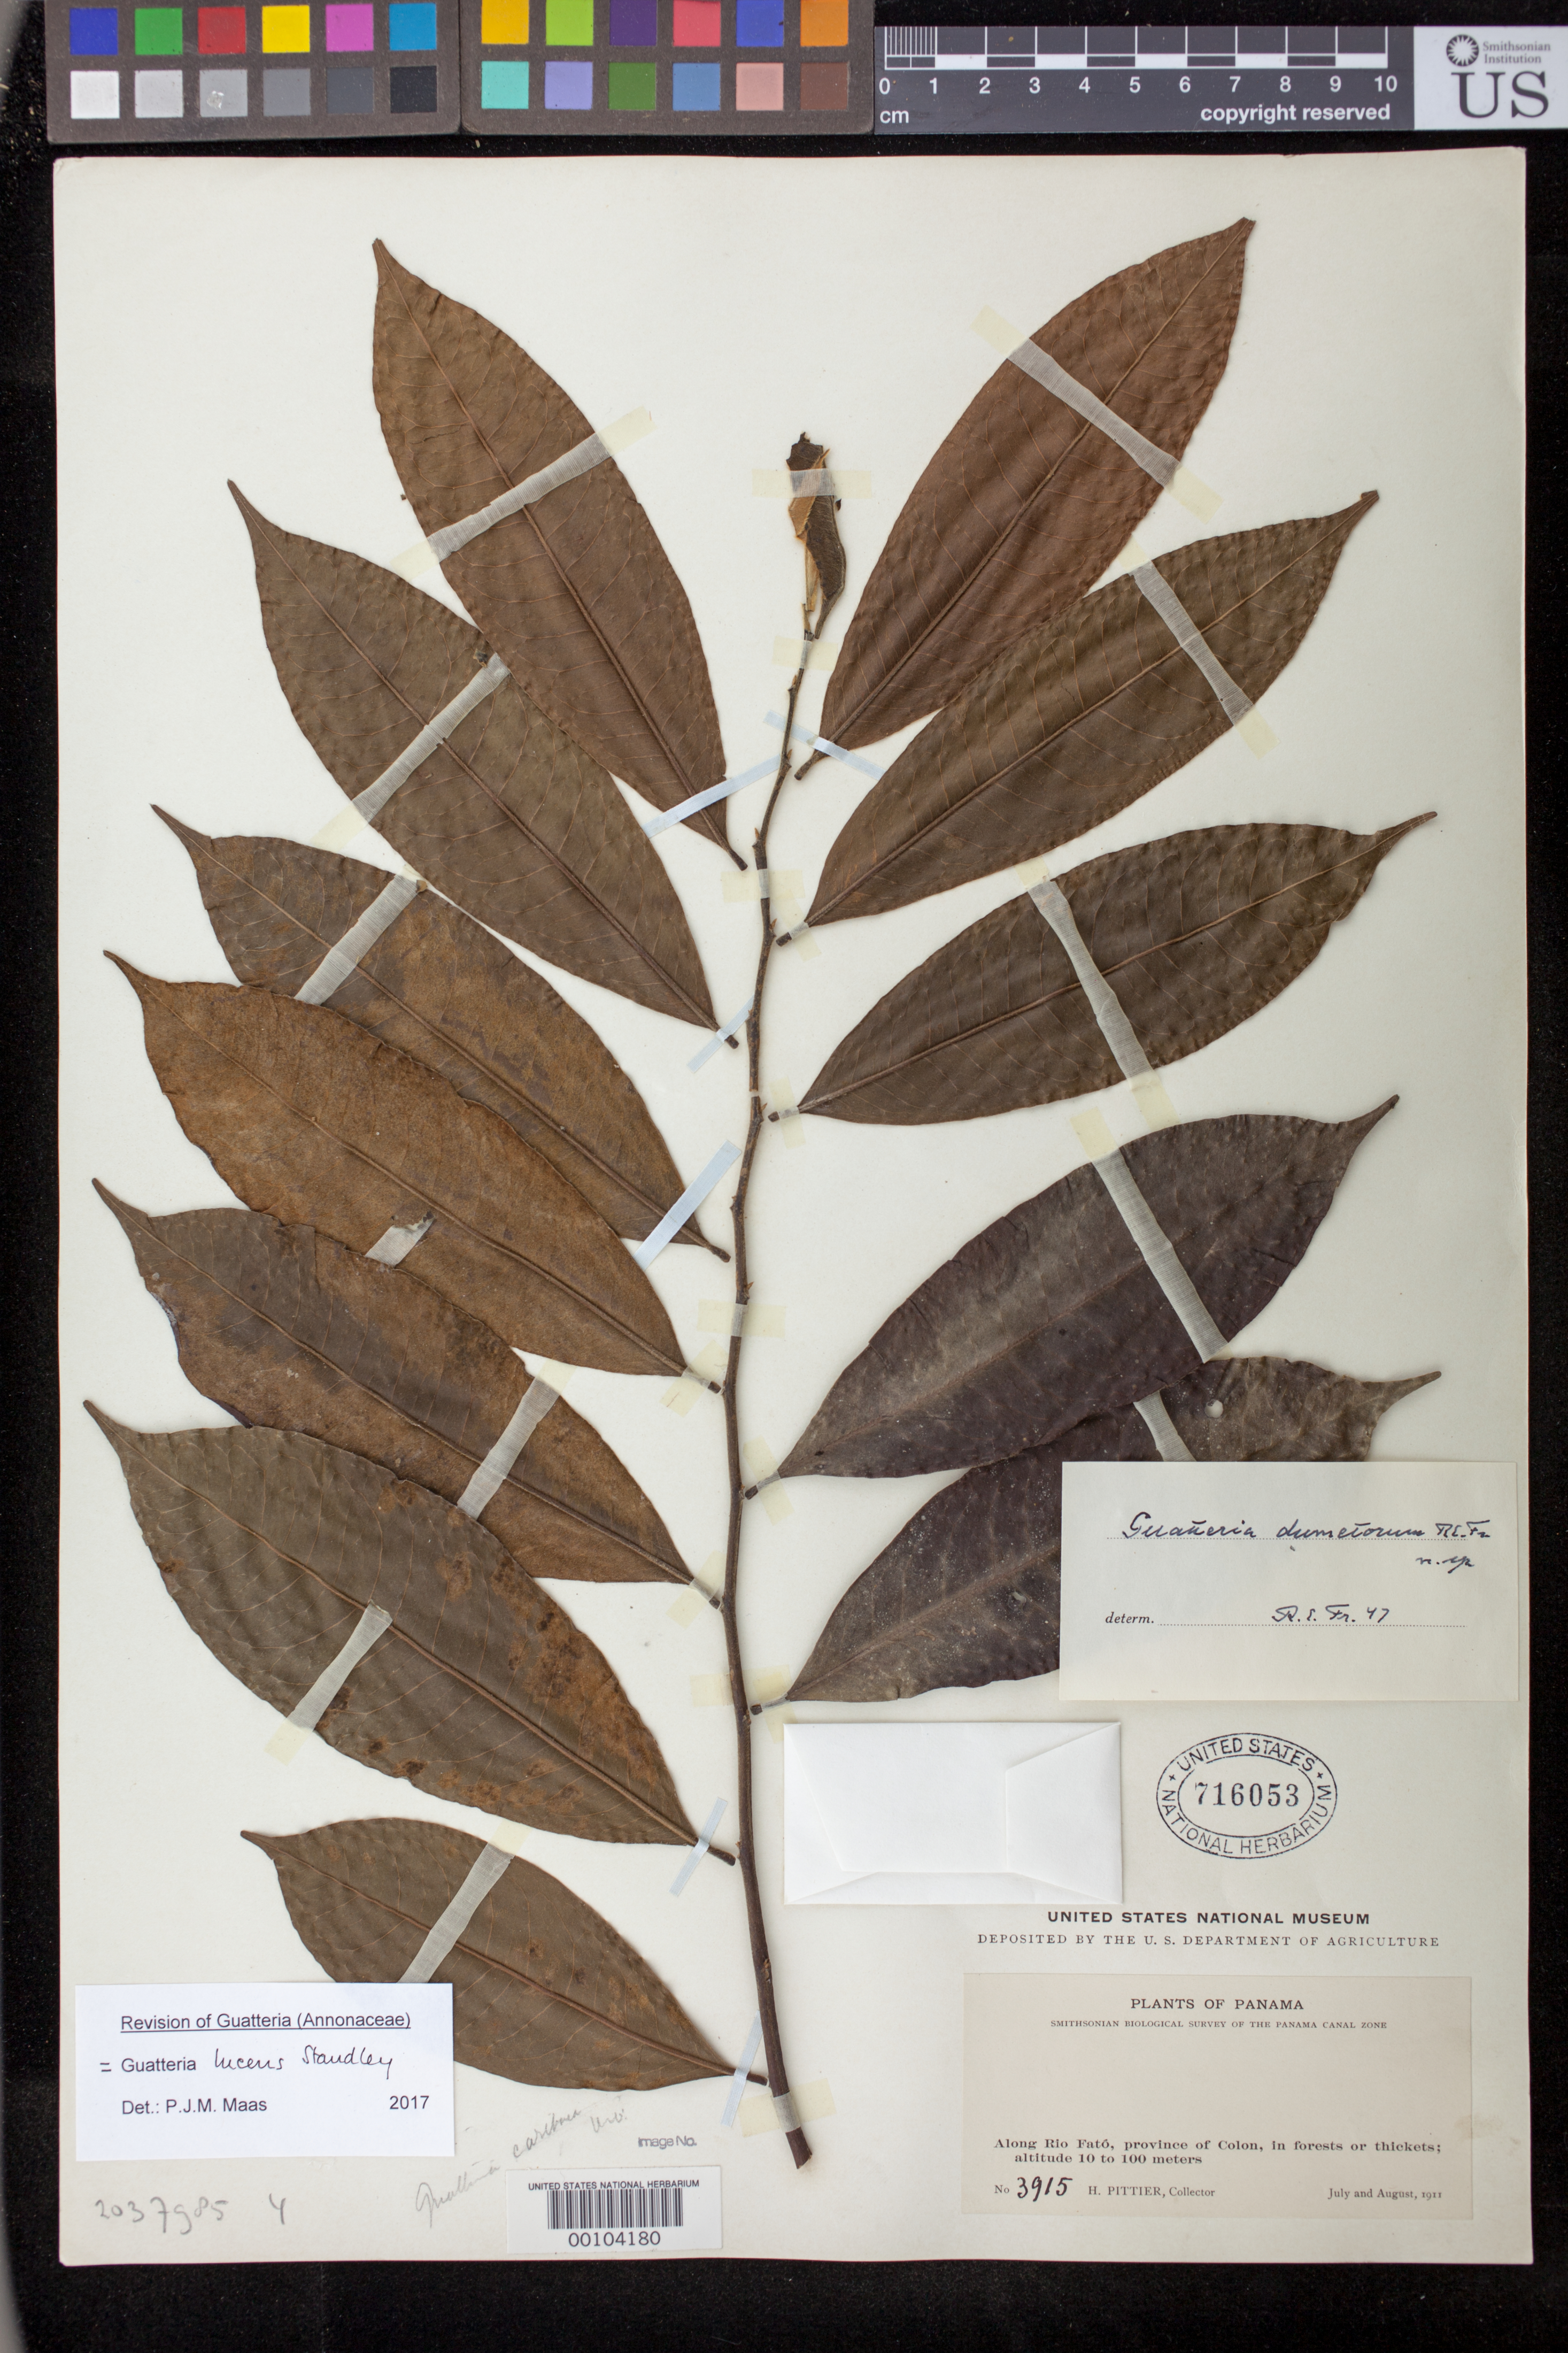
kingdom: Plantae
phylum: Tracheophyta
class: Magnoliopsida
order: Magnoliales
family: Annonaceae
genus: Guatteria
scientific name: Guatteria dumetorum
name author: R.E. Fr.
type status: Holotype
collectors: H. F. Pittier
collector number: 3915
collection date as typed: Jul 1911 to -- Aug 1911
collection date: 1911-07/1911-08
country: Panama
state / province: Colón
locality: Along Rio Fato.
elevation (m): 10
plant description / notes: Both of 2 consecutively numbered US sheets (USNH 716052, 716053) are recorded as "holotype" although there is no indication of "sheet 1" or "sheet 2" (and neither is indicated as type by R.E. Fries)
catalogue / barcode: US 716053